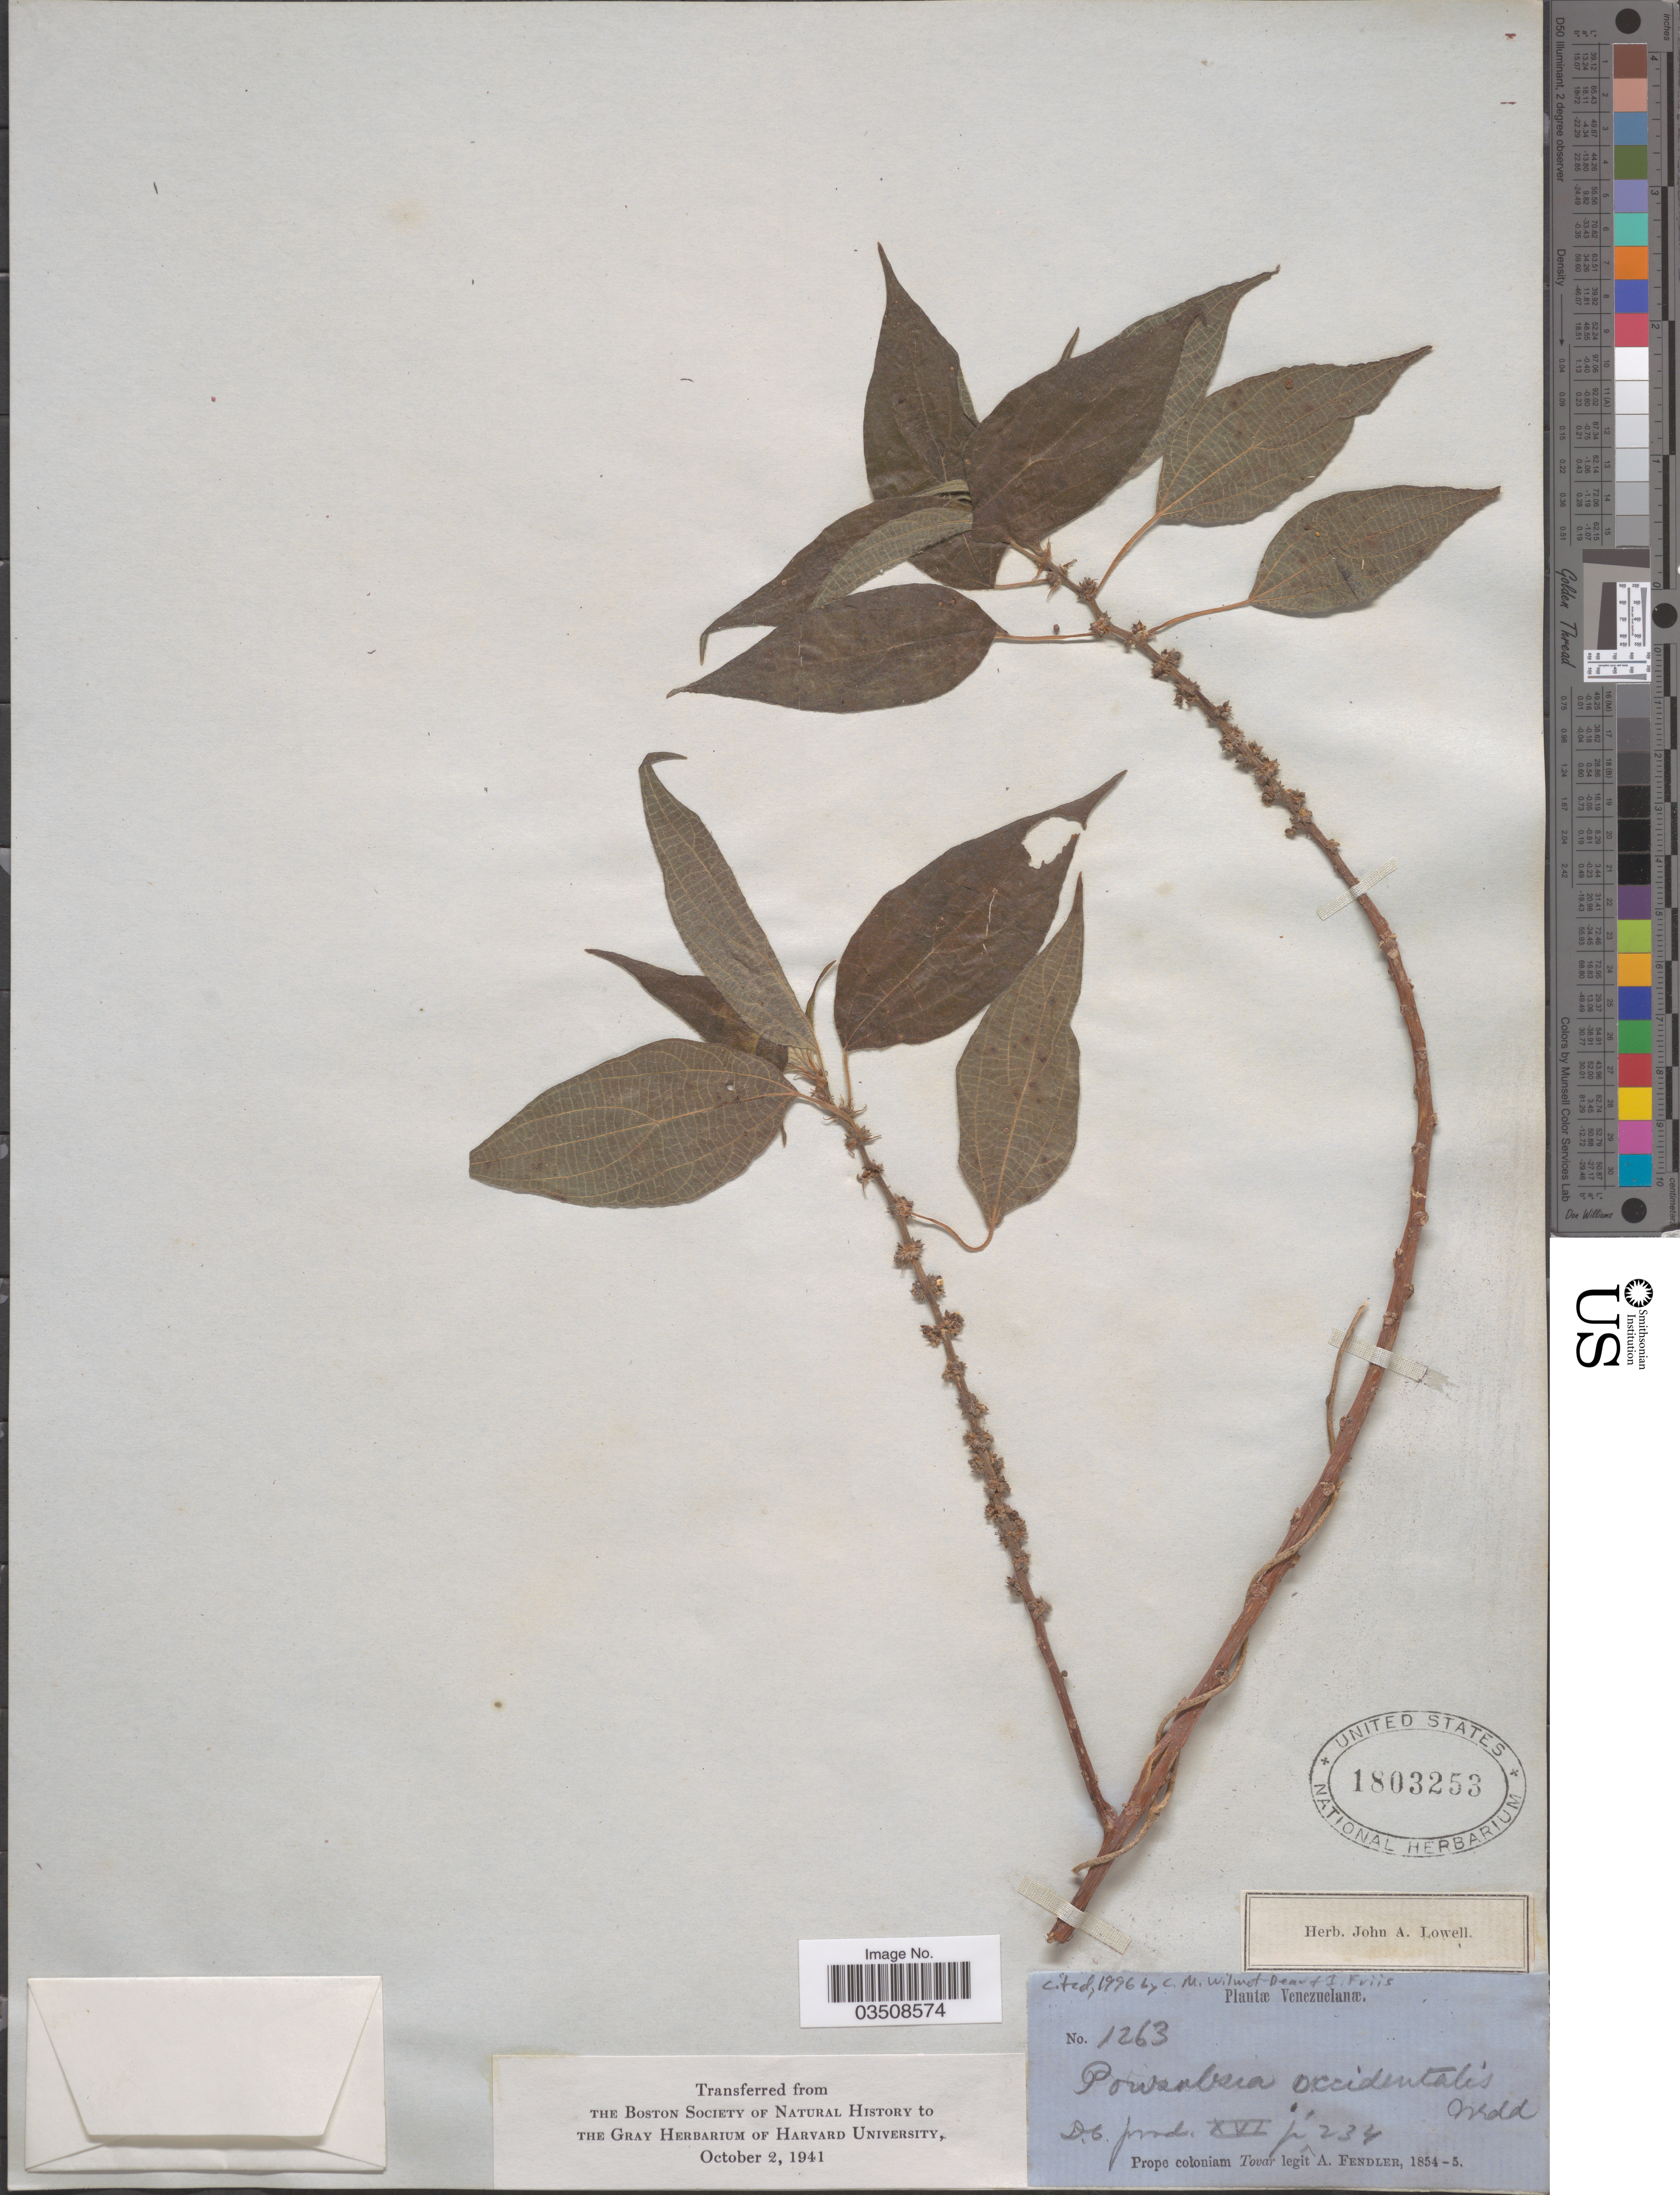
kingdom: Plantae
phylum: Tracheophyta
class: Magnoliopsida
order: Rosales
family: Urticaceae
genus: Pouzolzia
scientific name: Pouzolzia occidentalis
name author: (Liebm.) Wedd.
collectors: A. Fendler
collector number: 1263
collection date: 1854/1855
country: Venezuela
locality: Prope coloniam Tovar.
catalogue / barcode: US 1803253